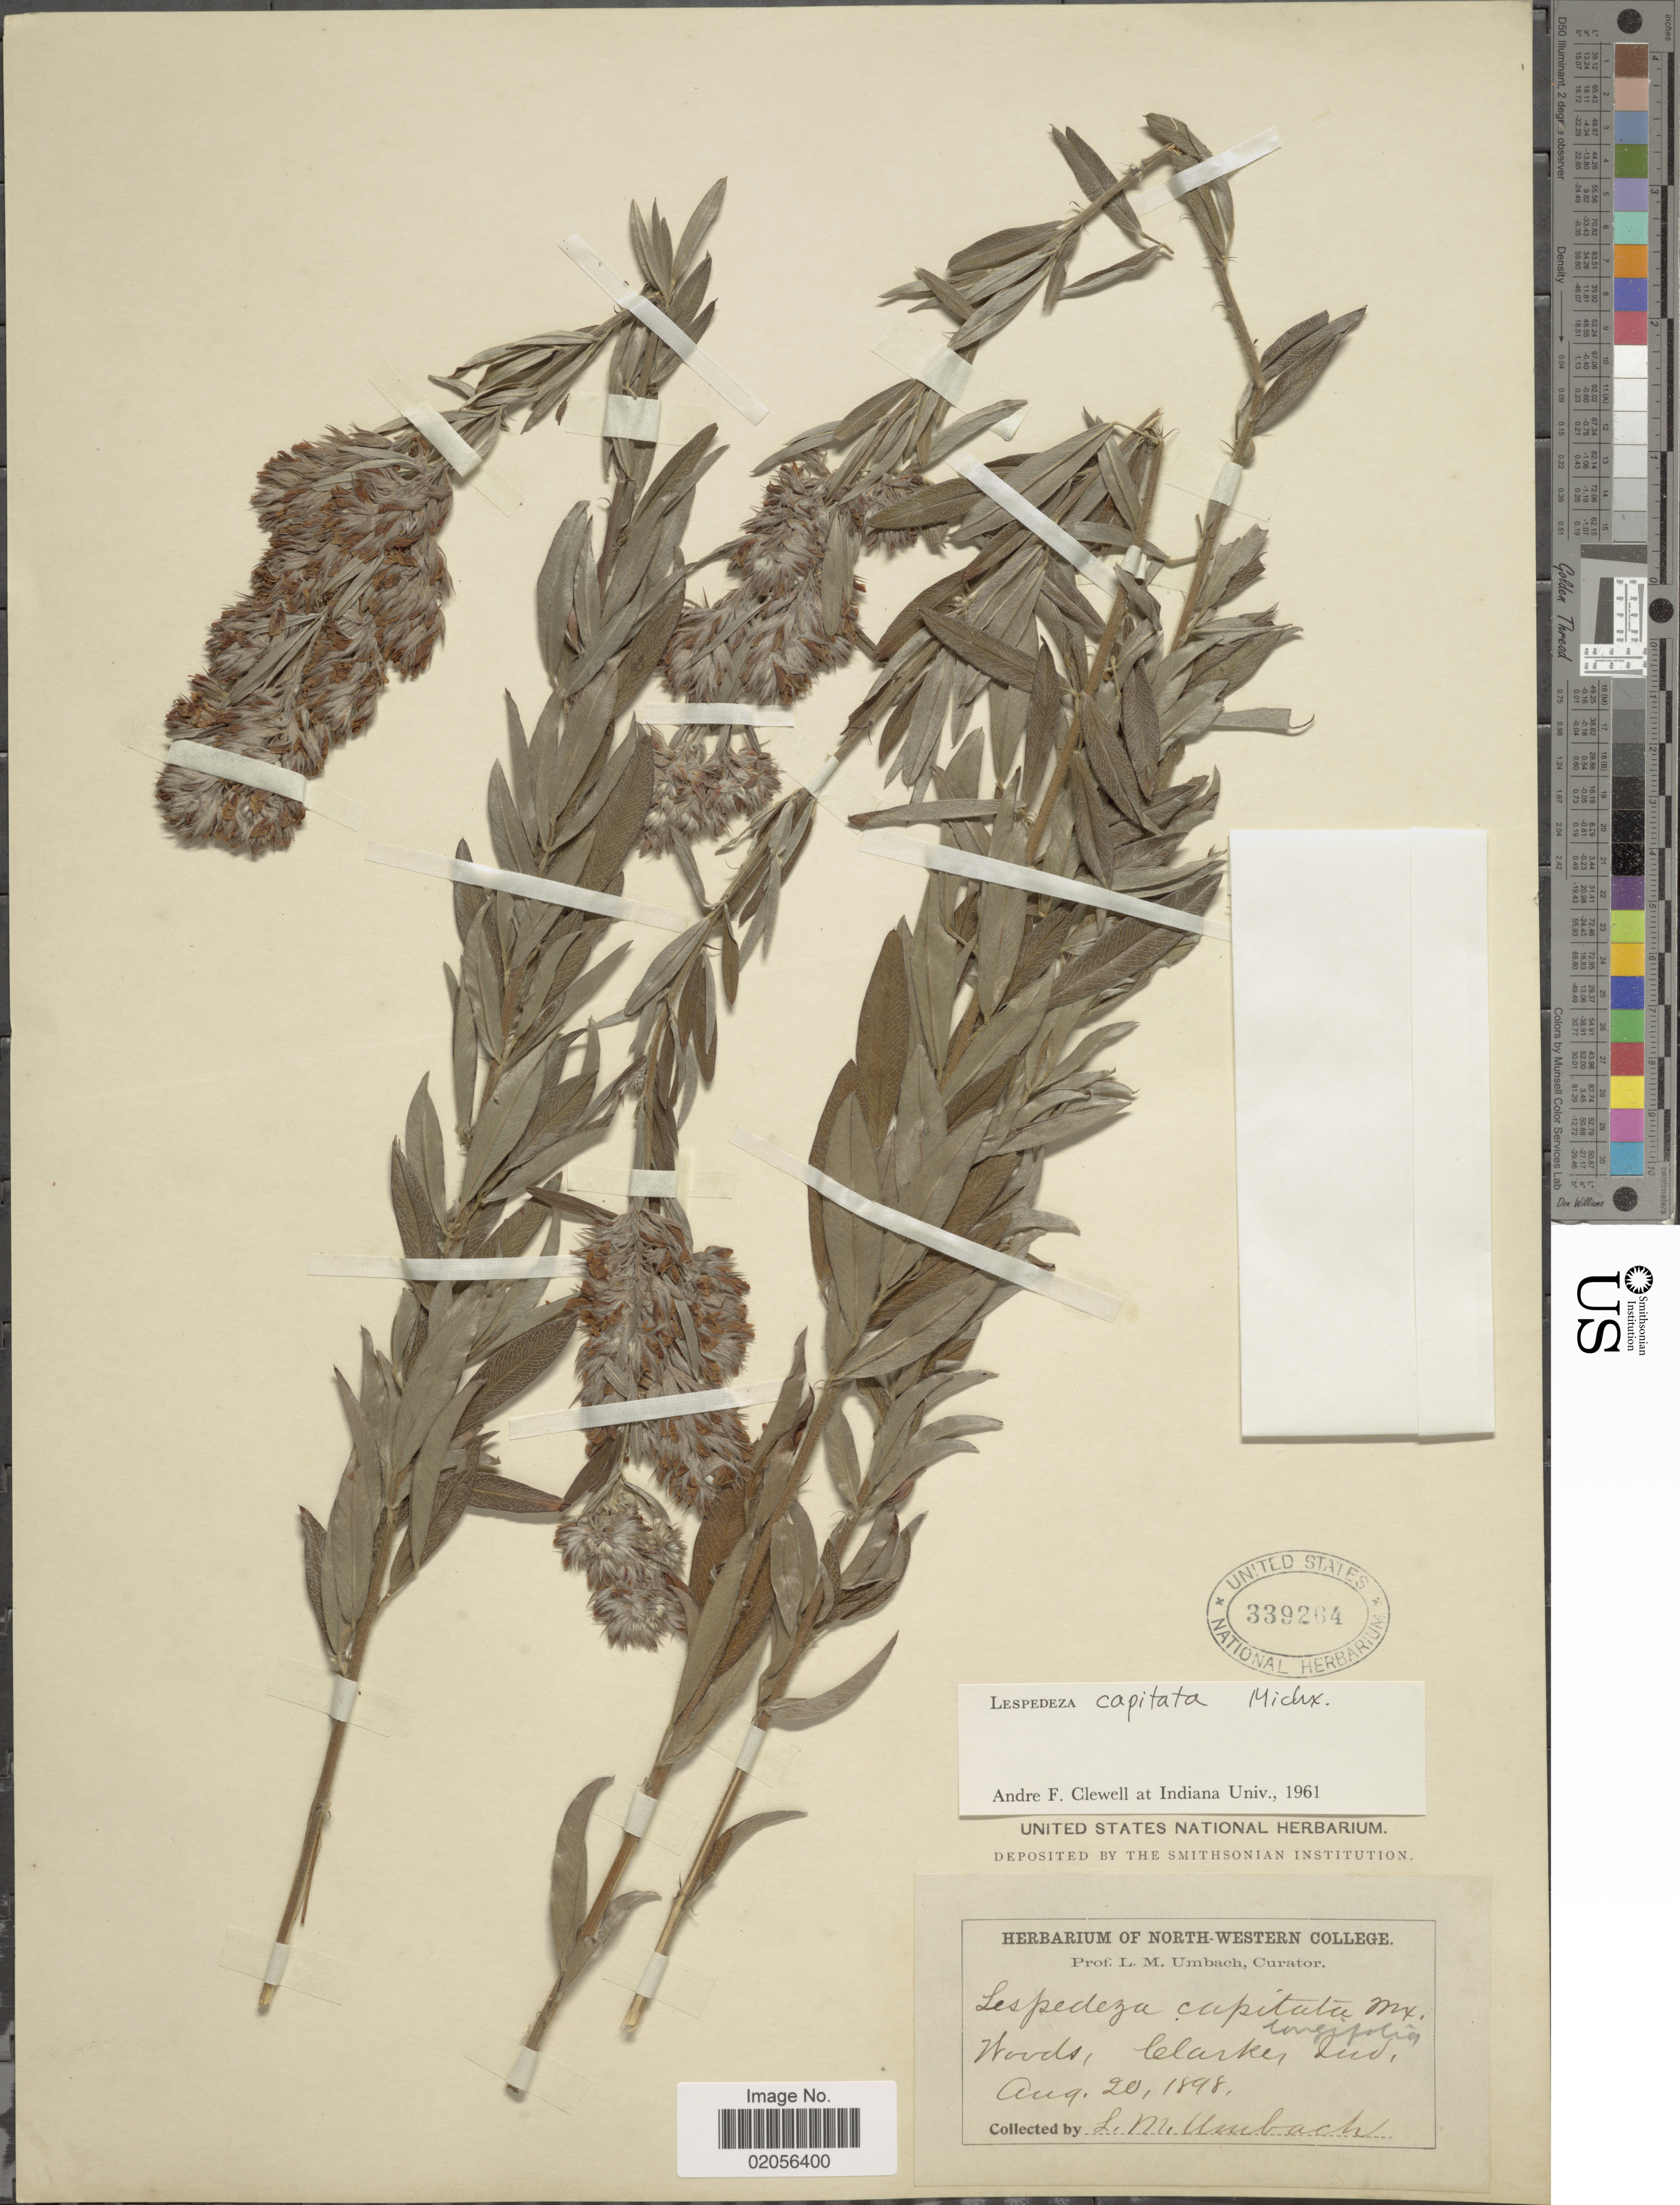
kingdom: Plantae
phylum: Tracheophyta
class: Magnoliopsida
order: Fabales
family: Fabaceae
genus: Lespedeza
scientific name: Lespedeza capitata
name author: Michx.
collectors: L. M. Umbach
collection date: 1898-08-20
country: United States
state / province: Indiana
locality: Woods, Clarke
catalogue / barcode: US 339264